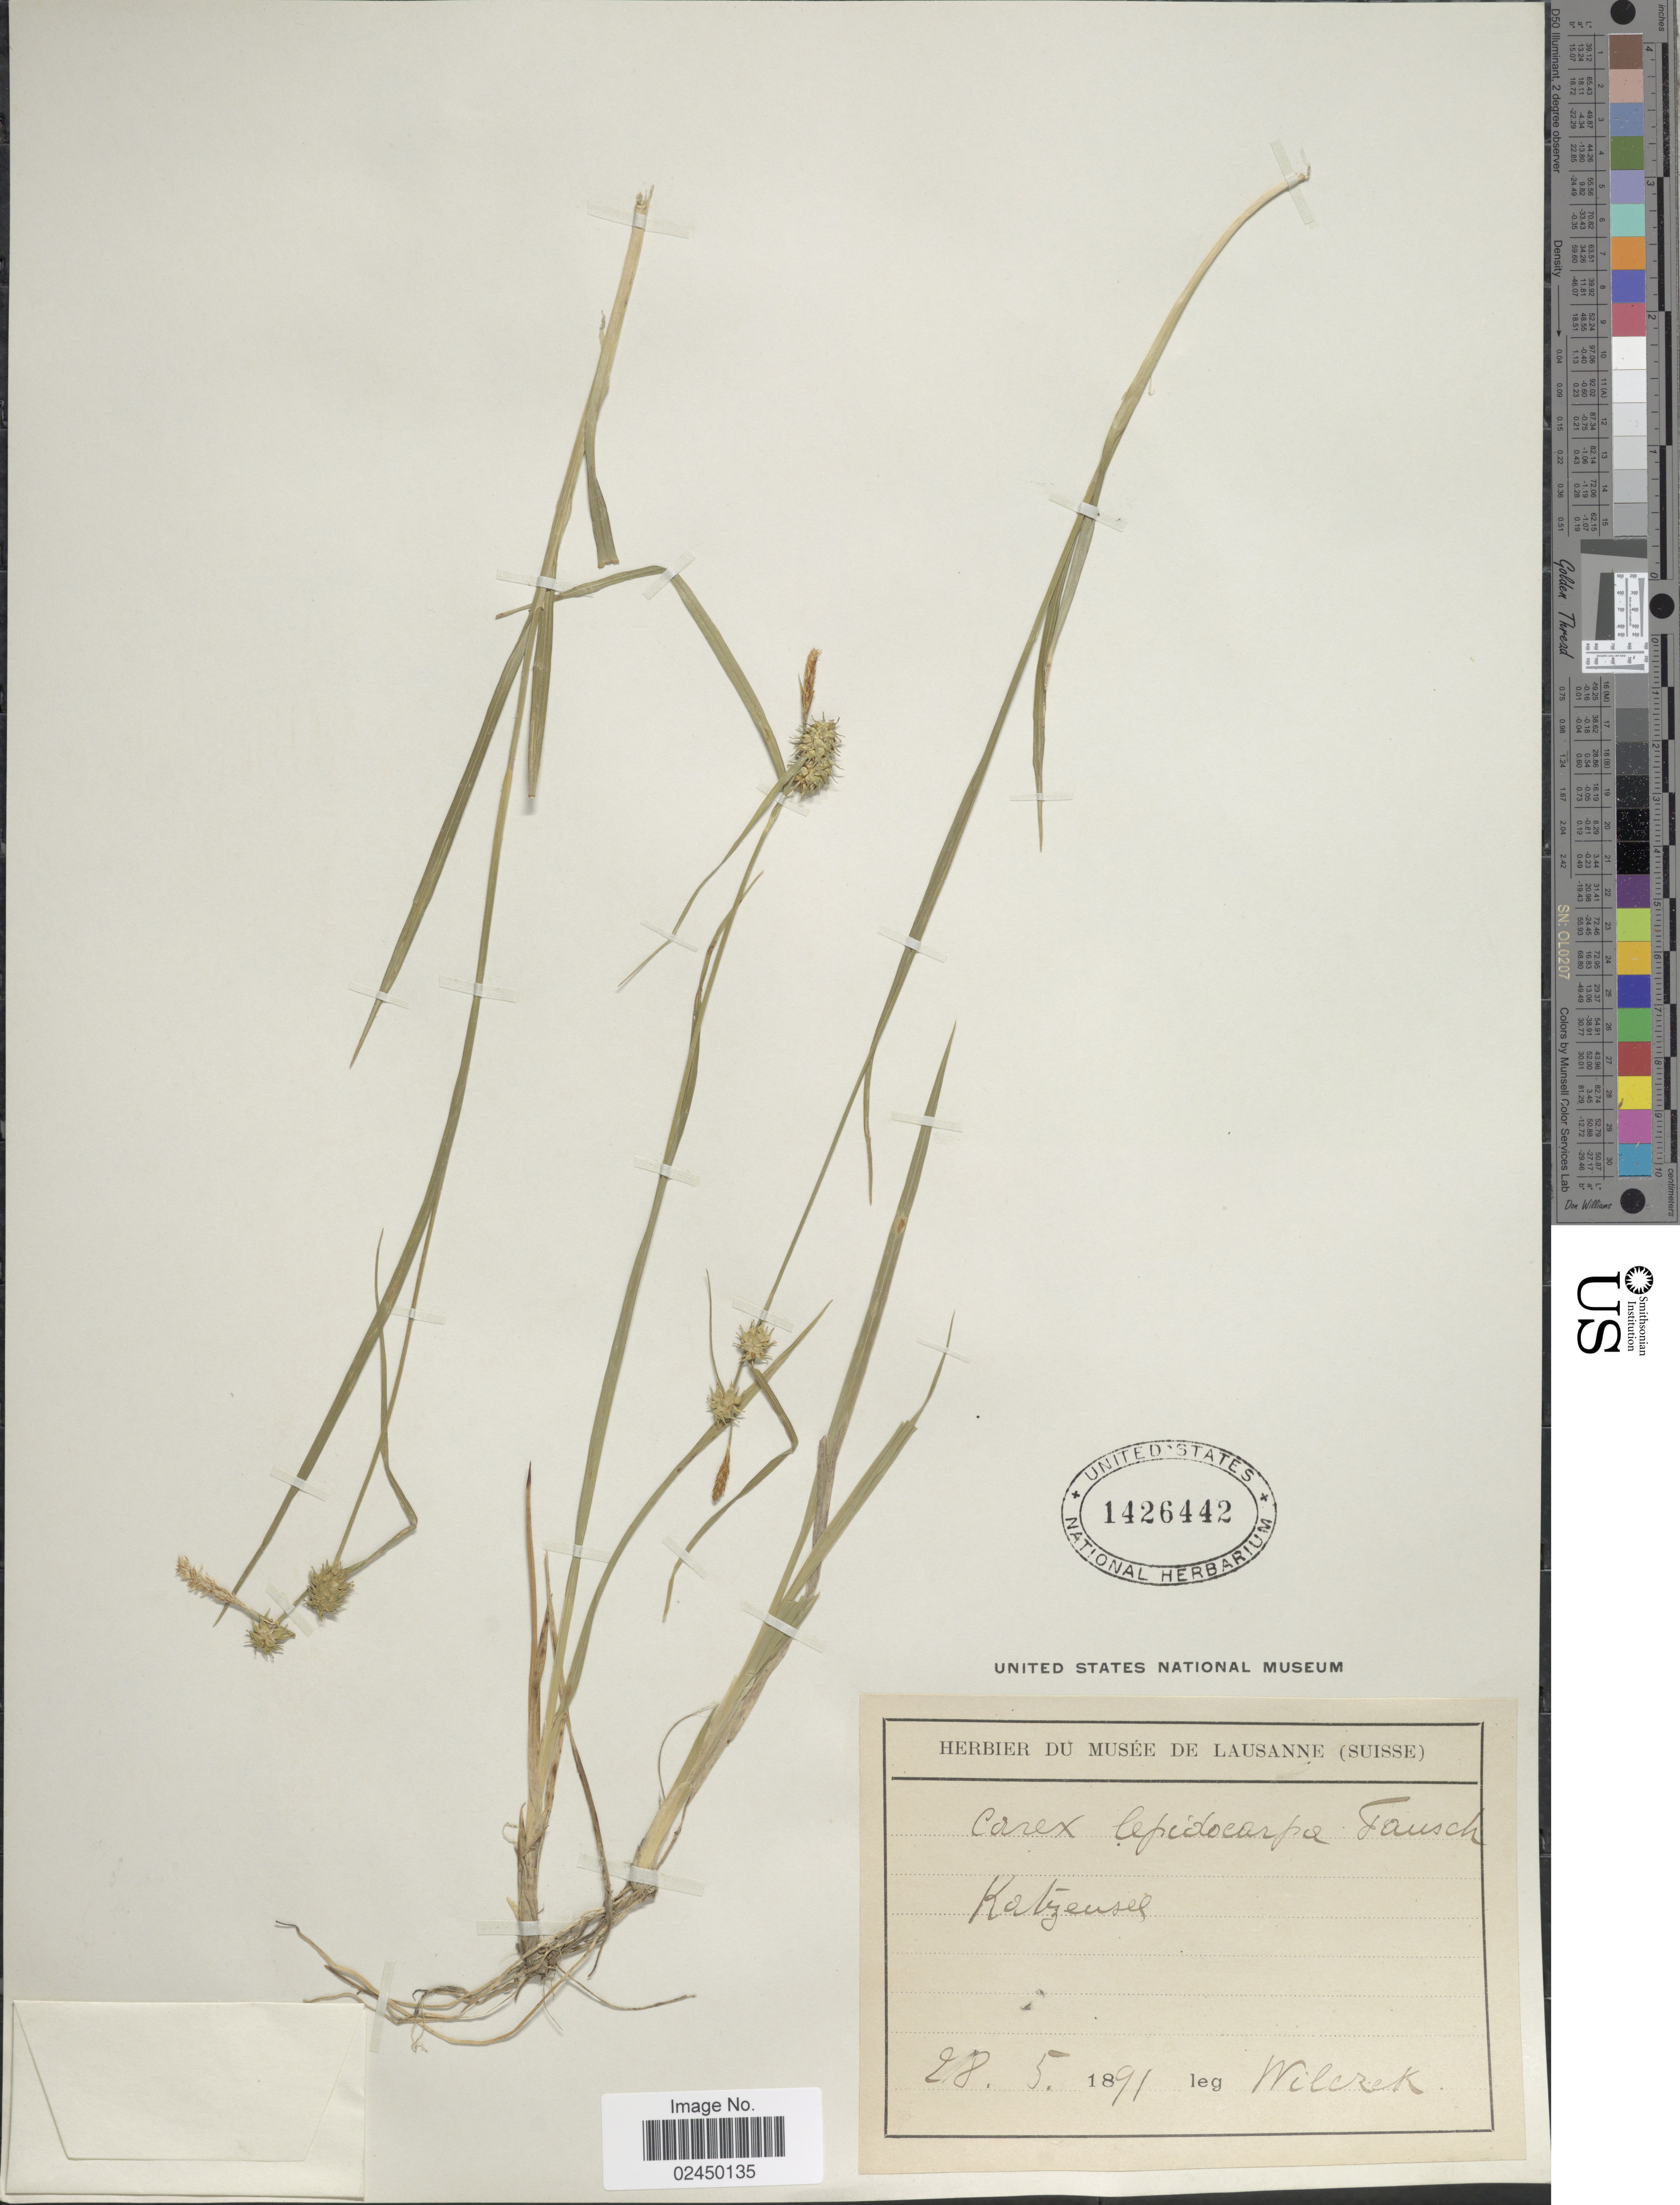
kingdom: Plantae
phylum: Tracheophyta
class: Liliopsida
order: Poales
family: Cyperaceae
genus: Carex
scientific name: Carex lepidocarpa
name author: Tausch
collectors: Wilczek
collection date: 1891-05-28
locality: Katzensel [interpreted]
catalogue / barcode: US 1426442